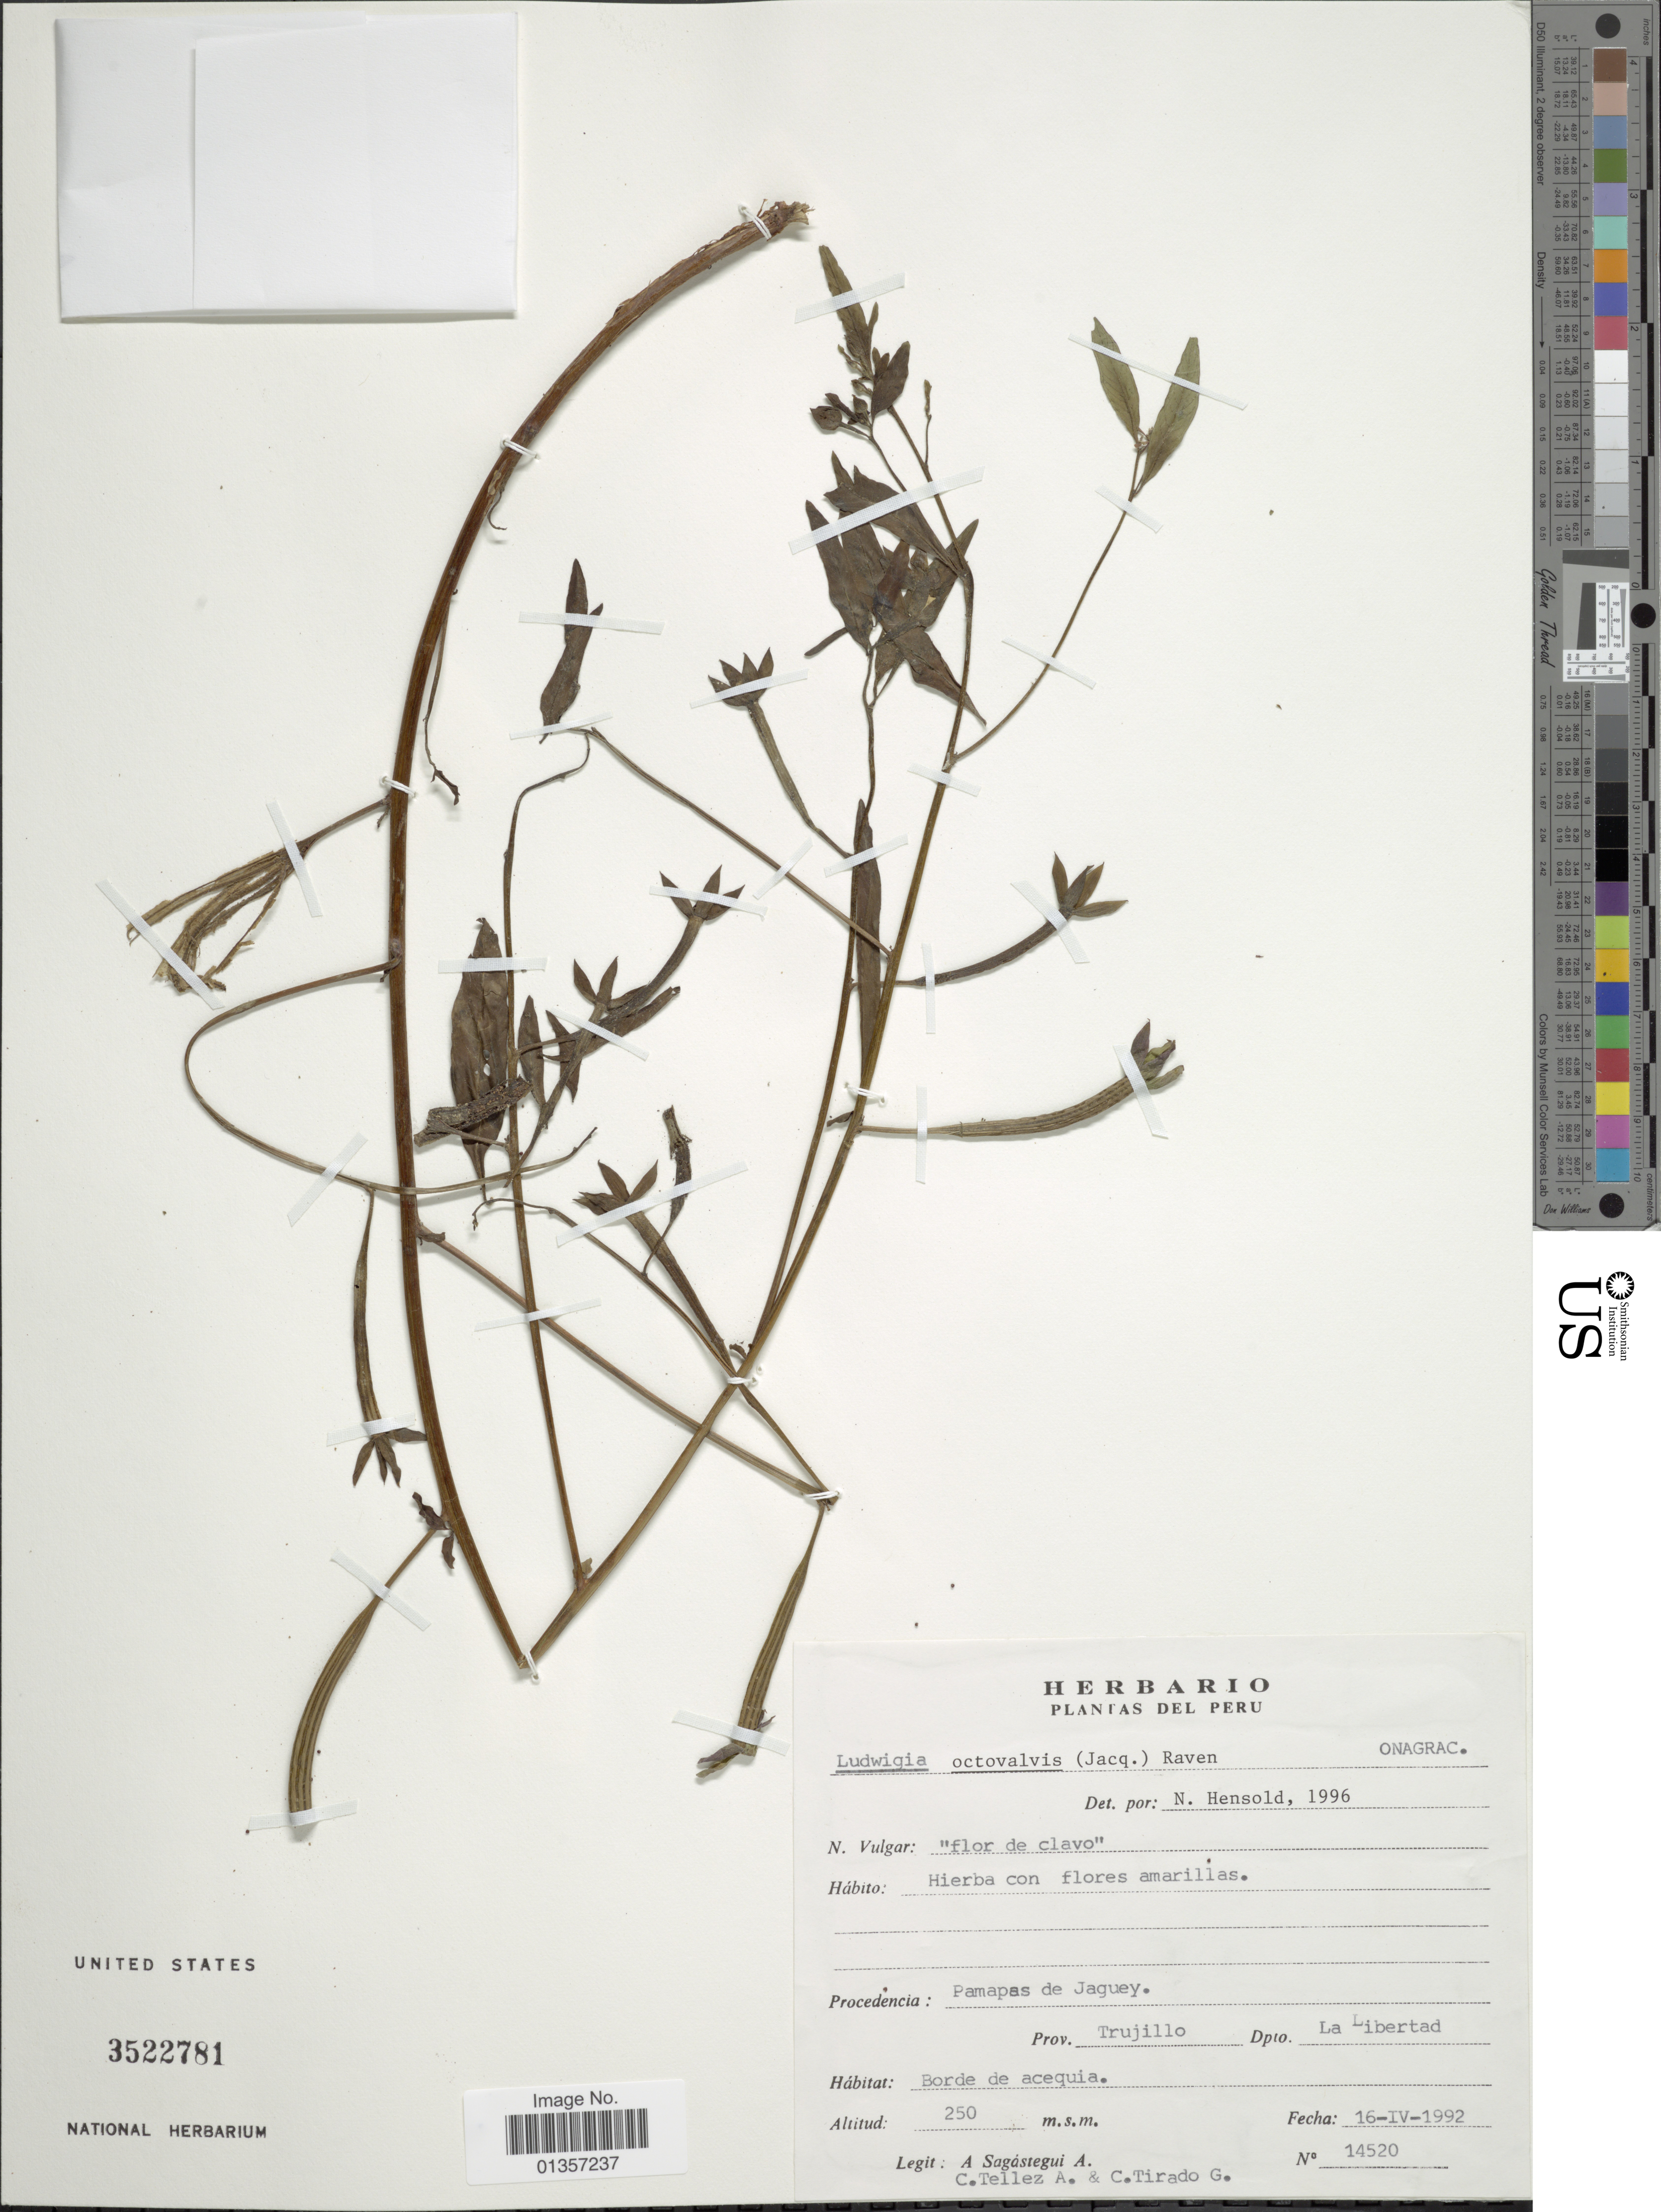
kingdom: Plantae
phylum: Tracheophyta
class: Magnoliopsida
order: Myrtales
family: Onagraceae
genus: Ludwigia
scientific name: Ludwigia octovalvis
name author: (Jacq.) P.H. Raven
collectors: A. Sagástegui A., C. Tellez-A. & C. Tirado G.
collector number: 14520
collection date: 1992-04-16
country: Venezuela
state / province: Trujillo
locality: Procedencia: Pamapas de Jaguey, Dpto. La Libertad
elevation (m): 250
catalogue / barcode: US 3522781